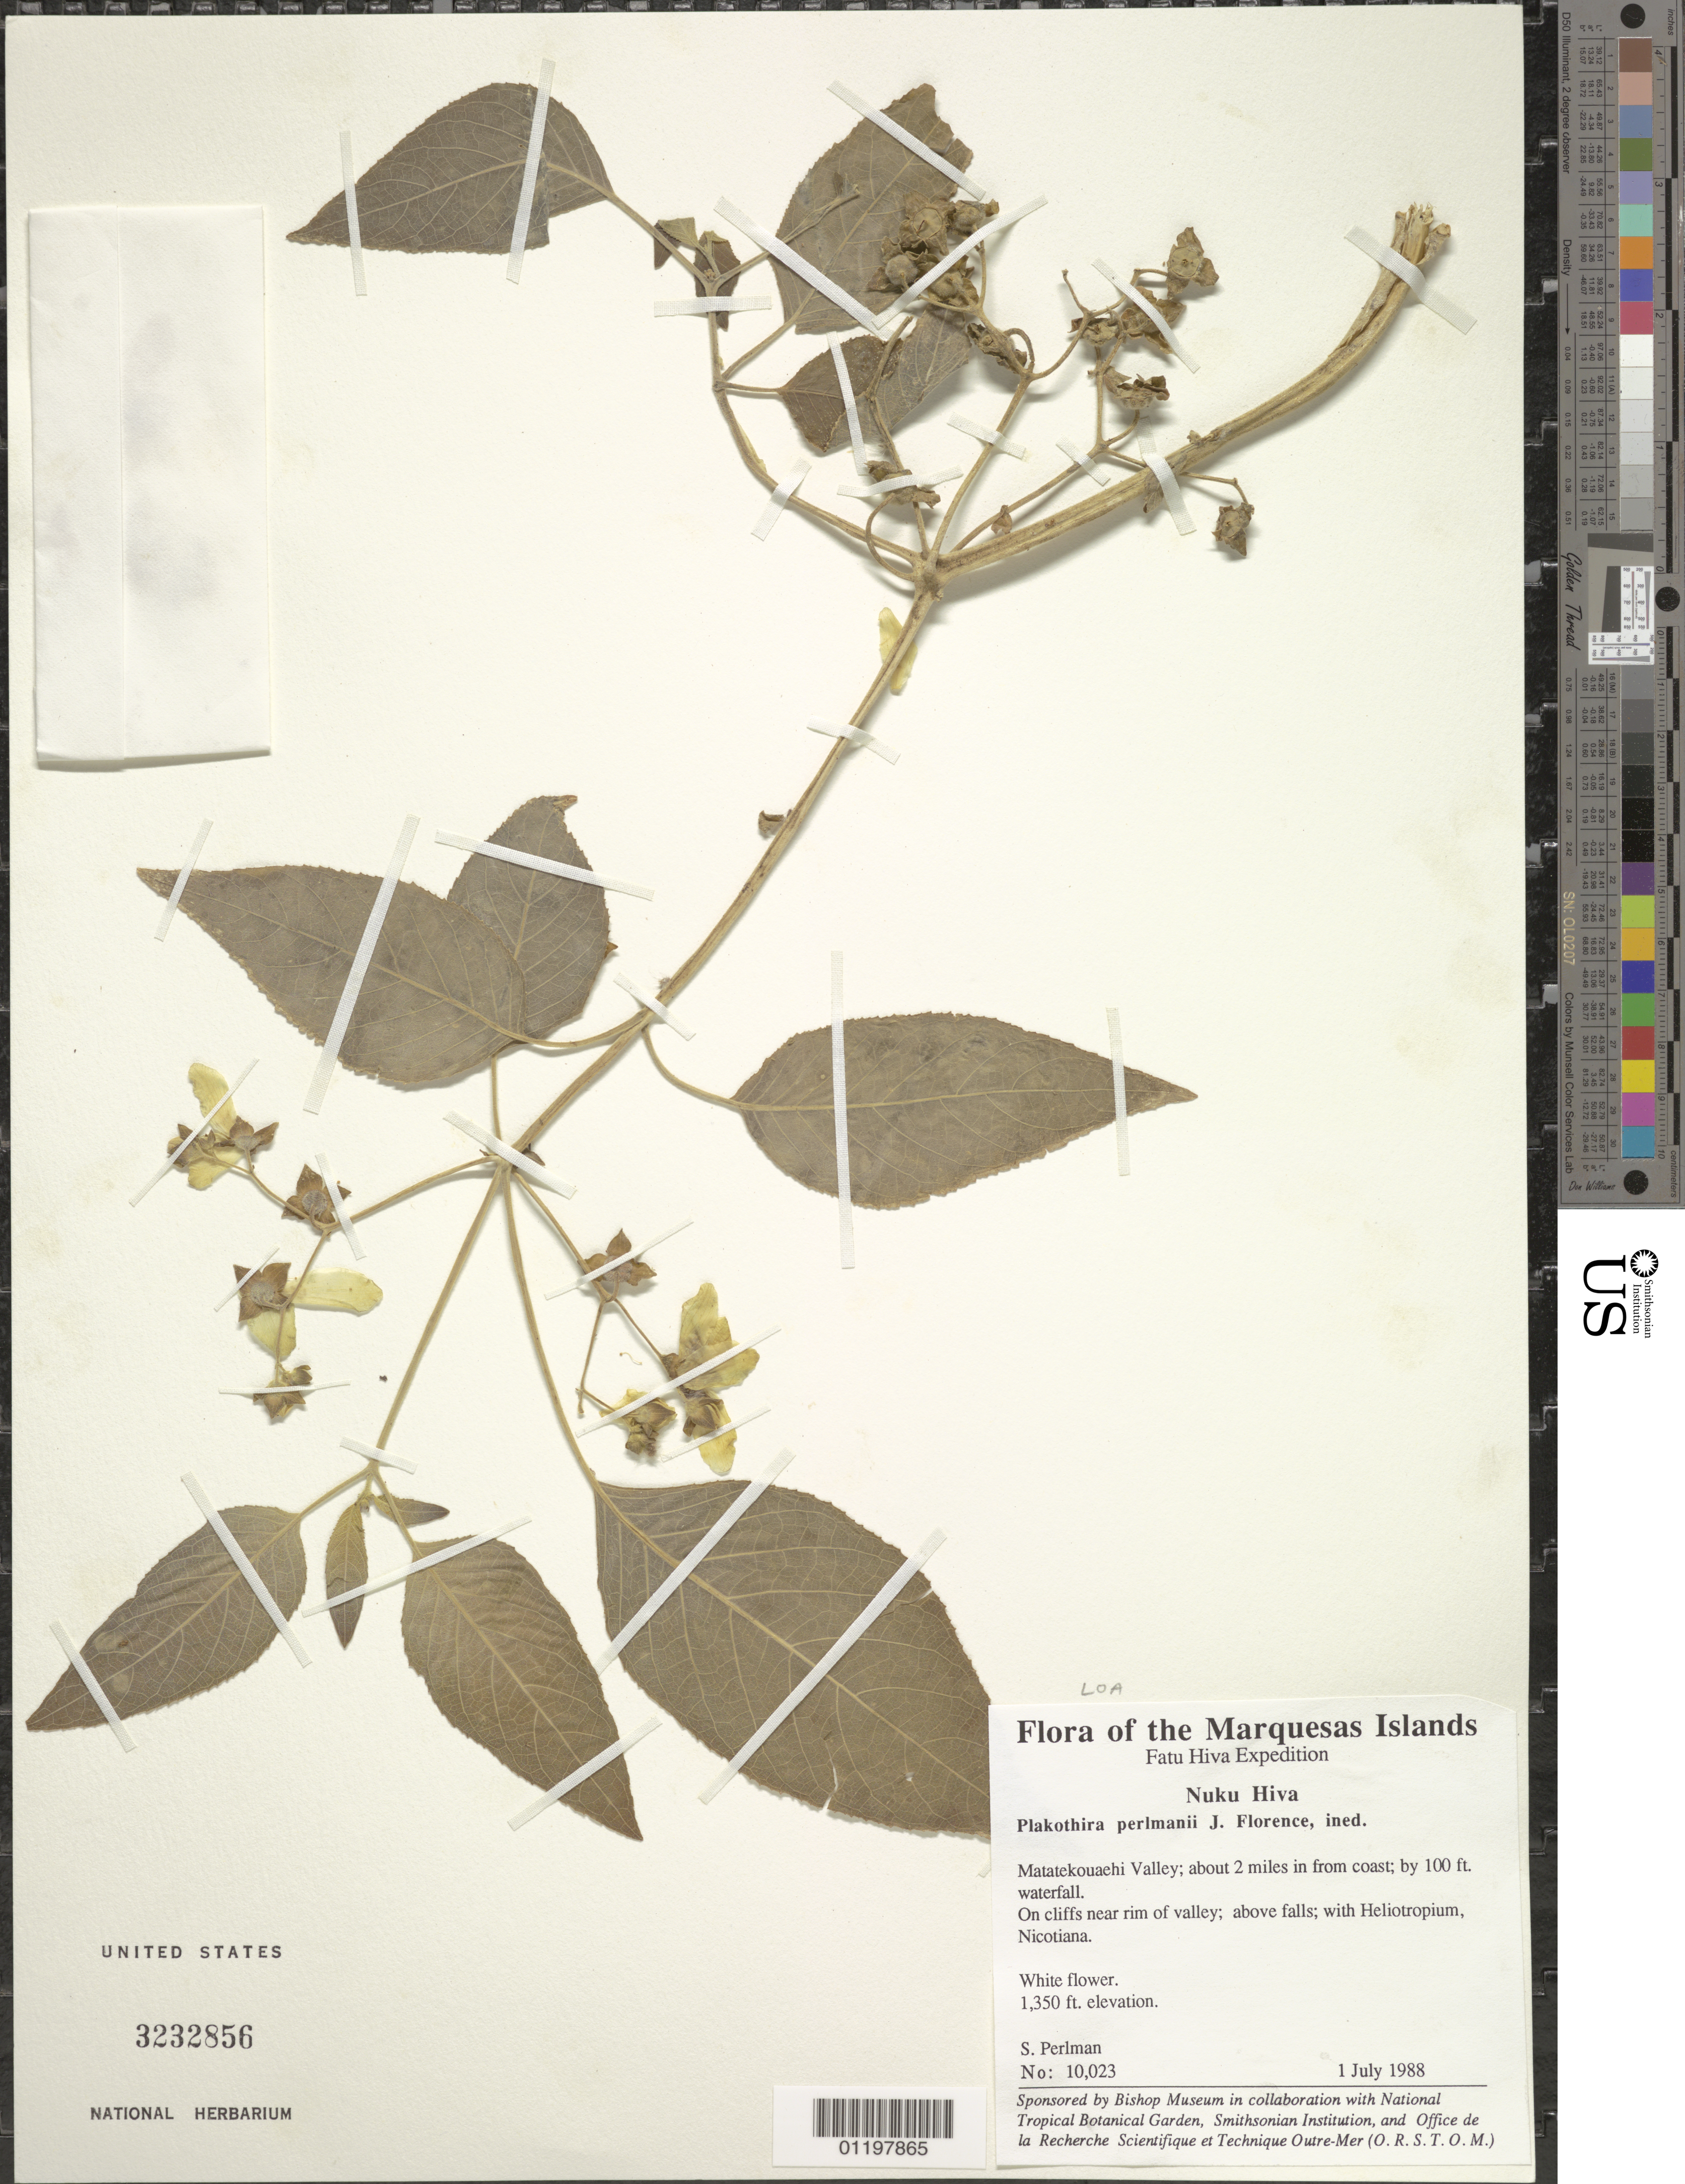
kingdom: Plantae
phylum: Tracheophyta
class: Magnoliopsida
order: Cornales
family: Loasaceae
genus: Plakothira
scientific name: Plakothira perlmanii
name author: J. Florence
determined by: Florence, J.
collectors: S. P. Perlman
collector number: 10023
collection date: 1988-07-01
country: French Polynesia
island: Nuku Hiva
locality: Matatekouaehi Valley, about 2 miles in from coast, by 100 ft waterfall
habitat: On cliffs near rim of valley, above falls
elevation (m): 412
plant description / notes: According to Florence [Allertonia, 7:240. 1997], the locality is Tapueahu Valley and not Matatekouaechi Valley as listed on the label.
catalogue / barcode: US 3232856